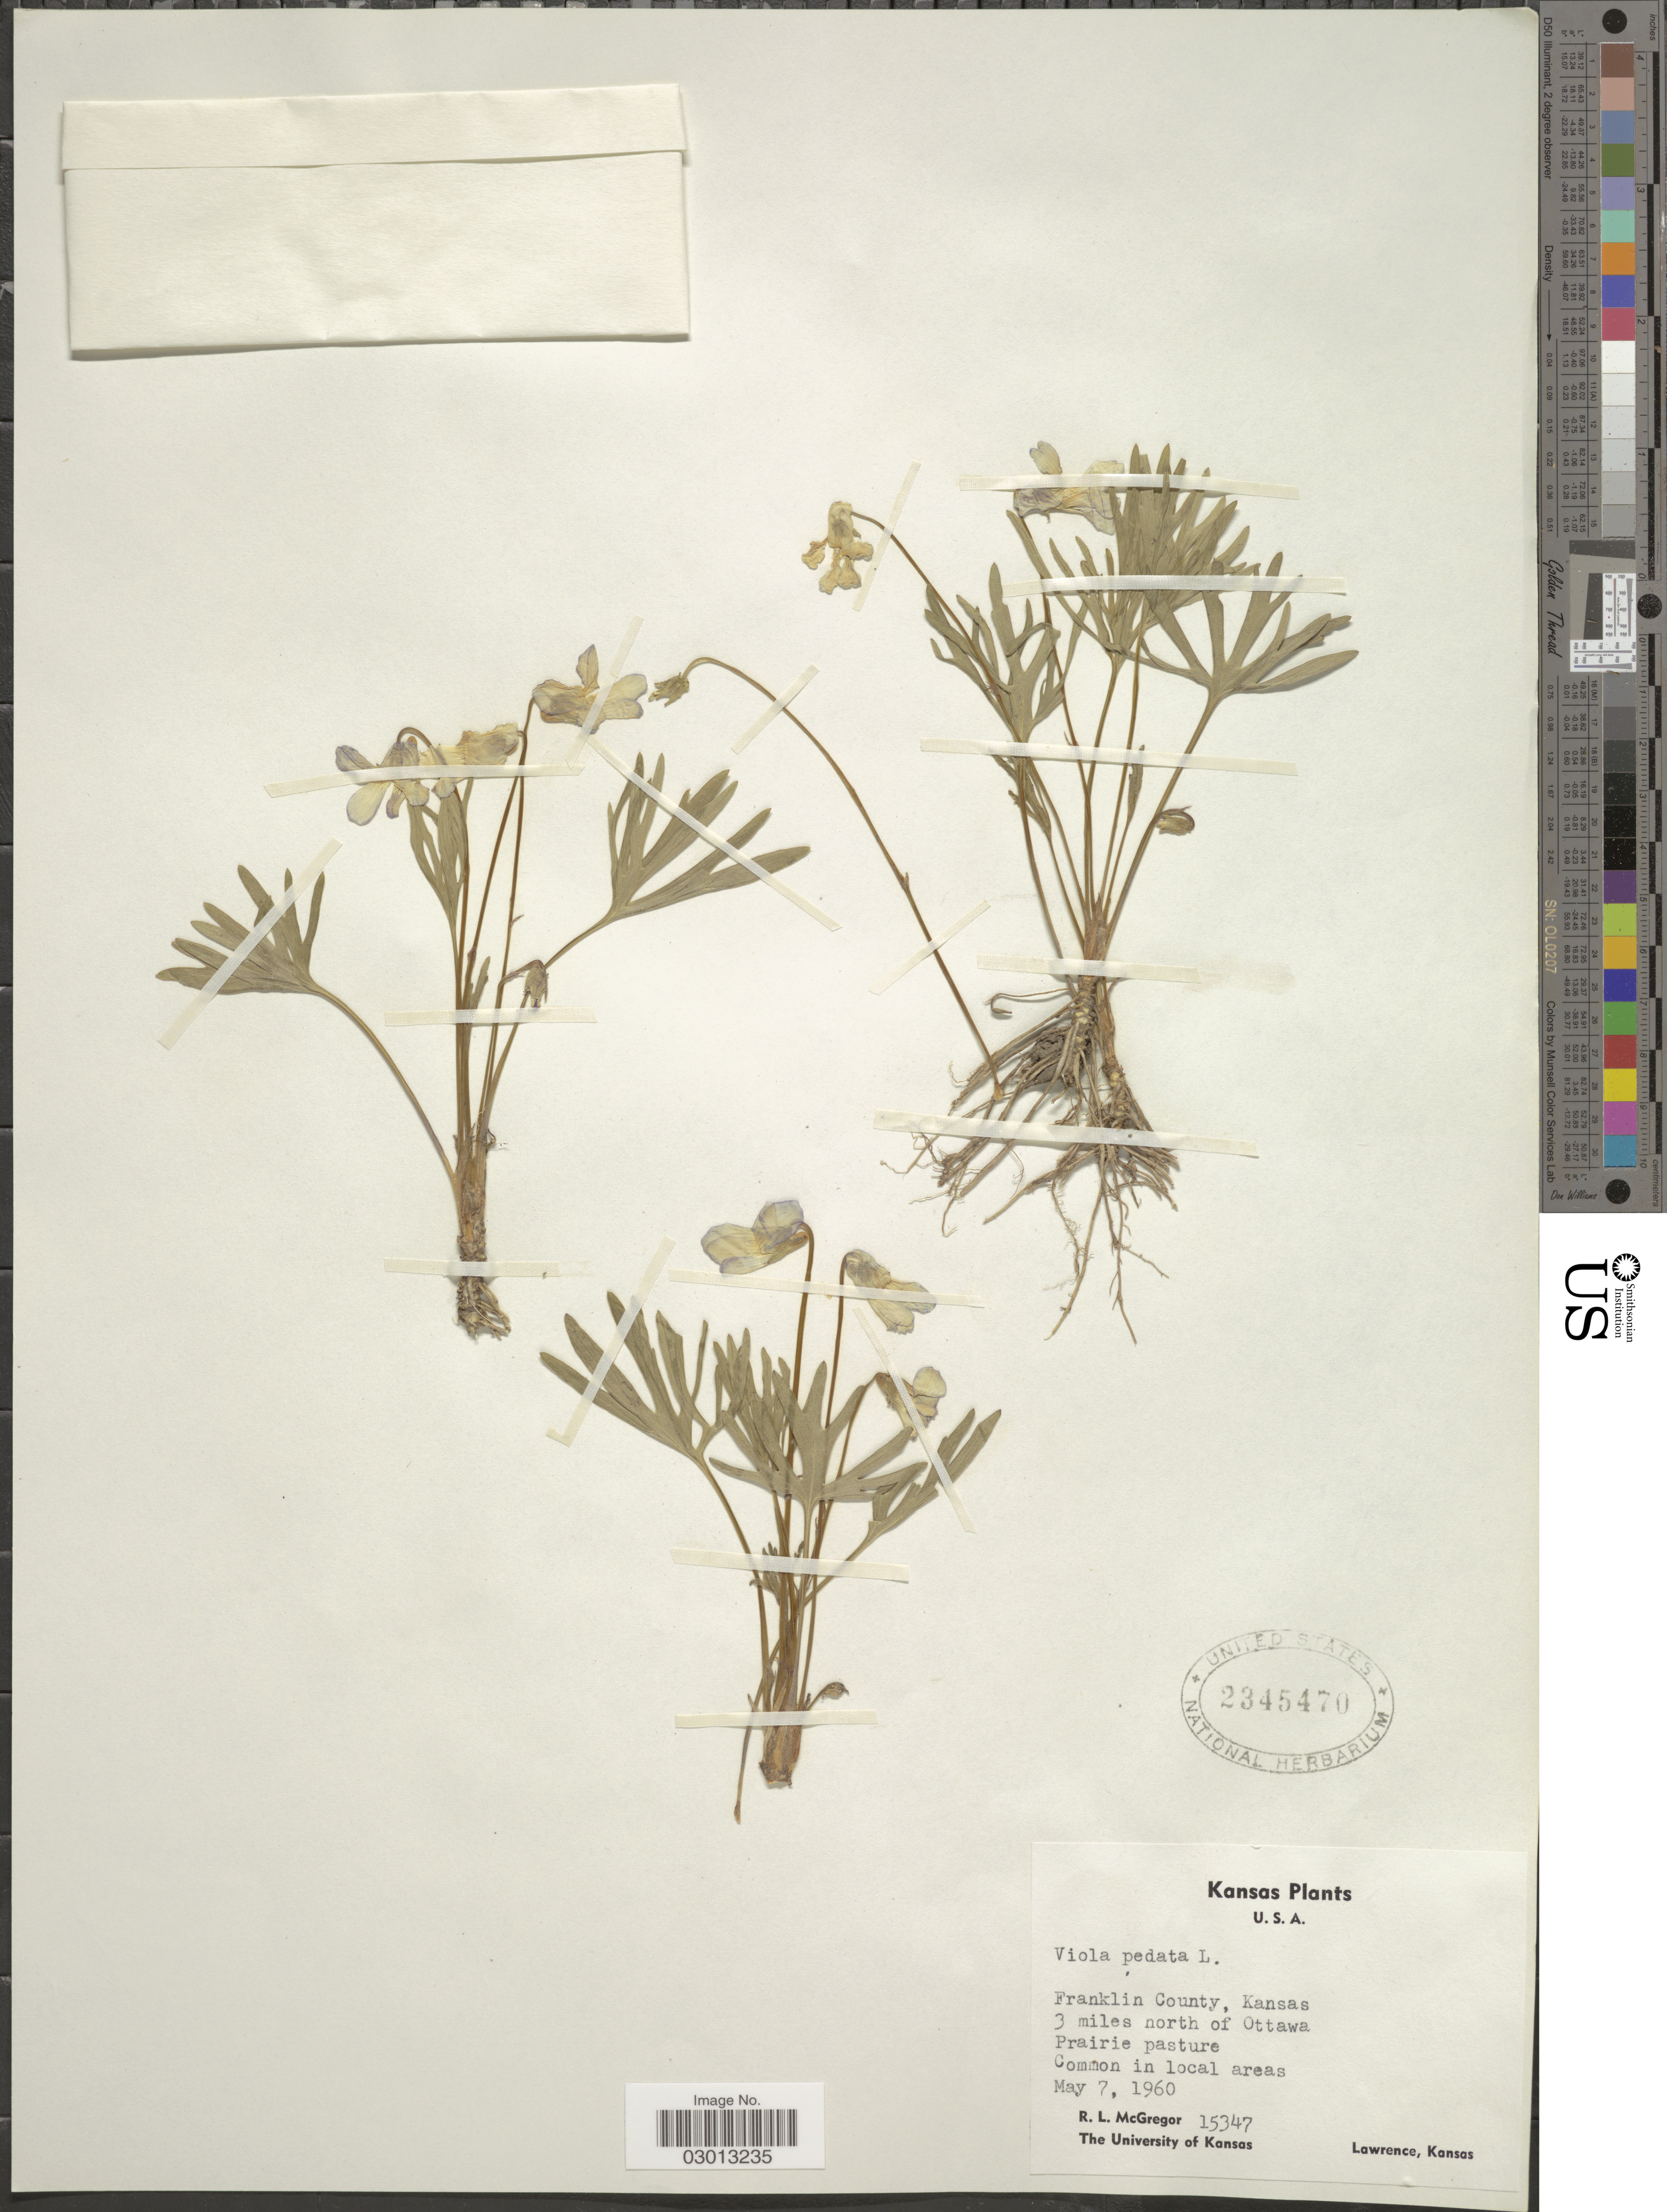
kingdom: Plantae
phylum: Tracheophyta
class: Magnoliopsida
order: Malpighiales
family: Violaceae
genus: Viola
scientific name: Viola pedata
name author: L.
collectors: R. McGregor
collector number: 15347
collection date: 1960-05-07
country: United States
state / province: Arkansas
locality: Franklin County. 3 miles north of Ottawa.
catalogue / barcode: US 2345470